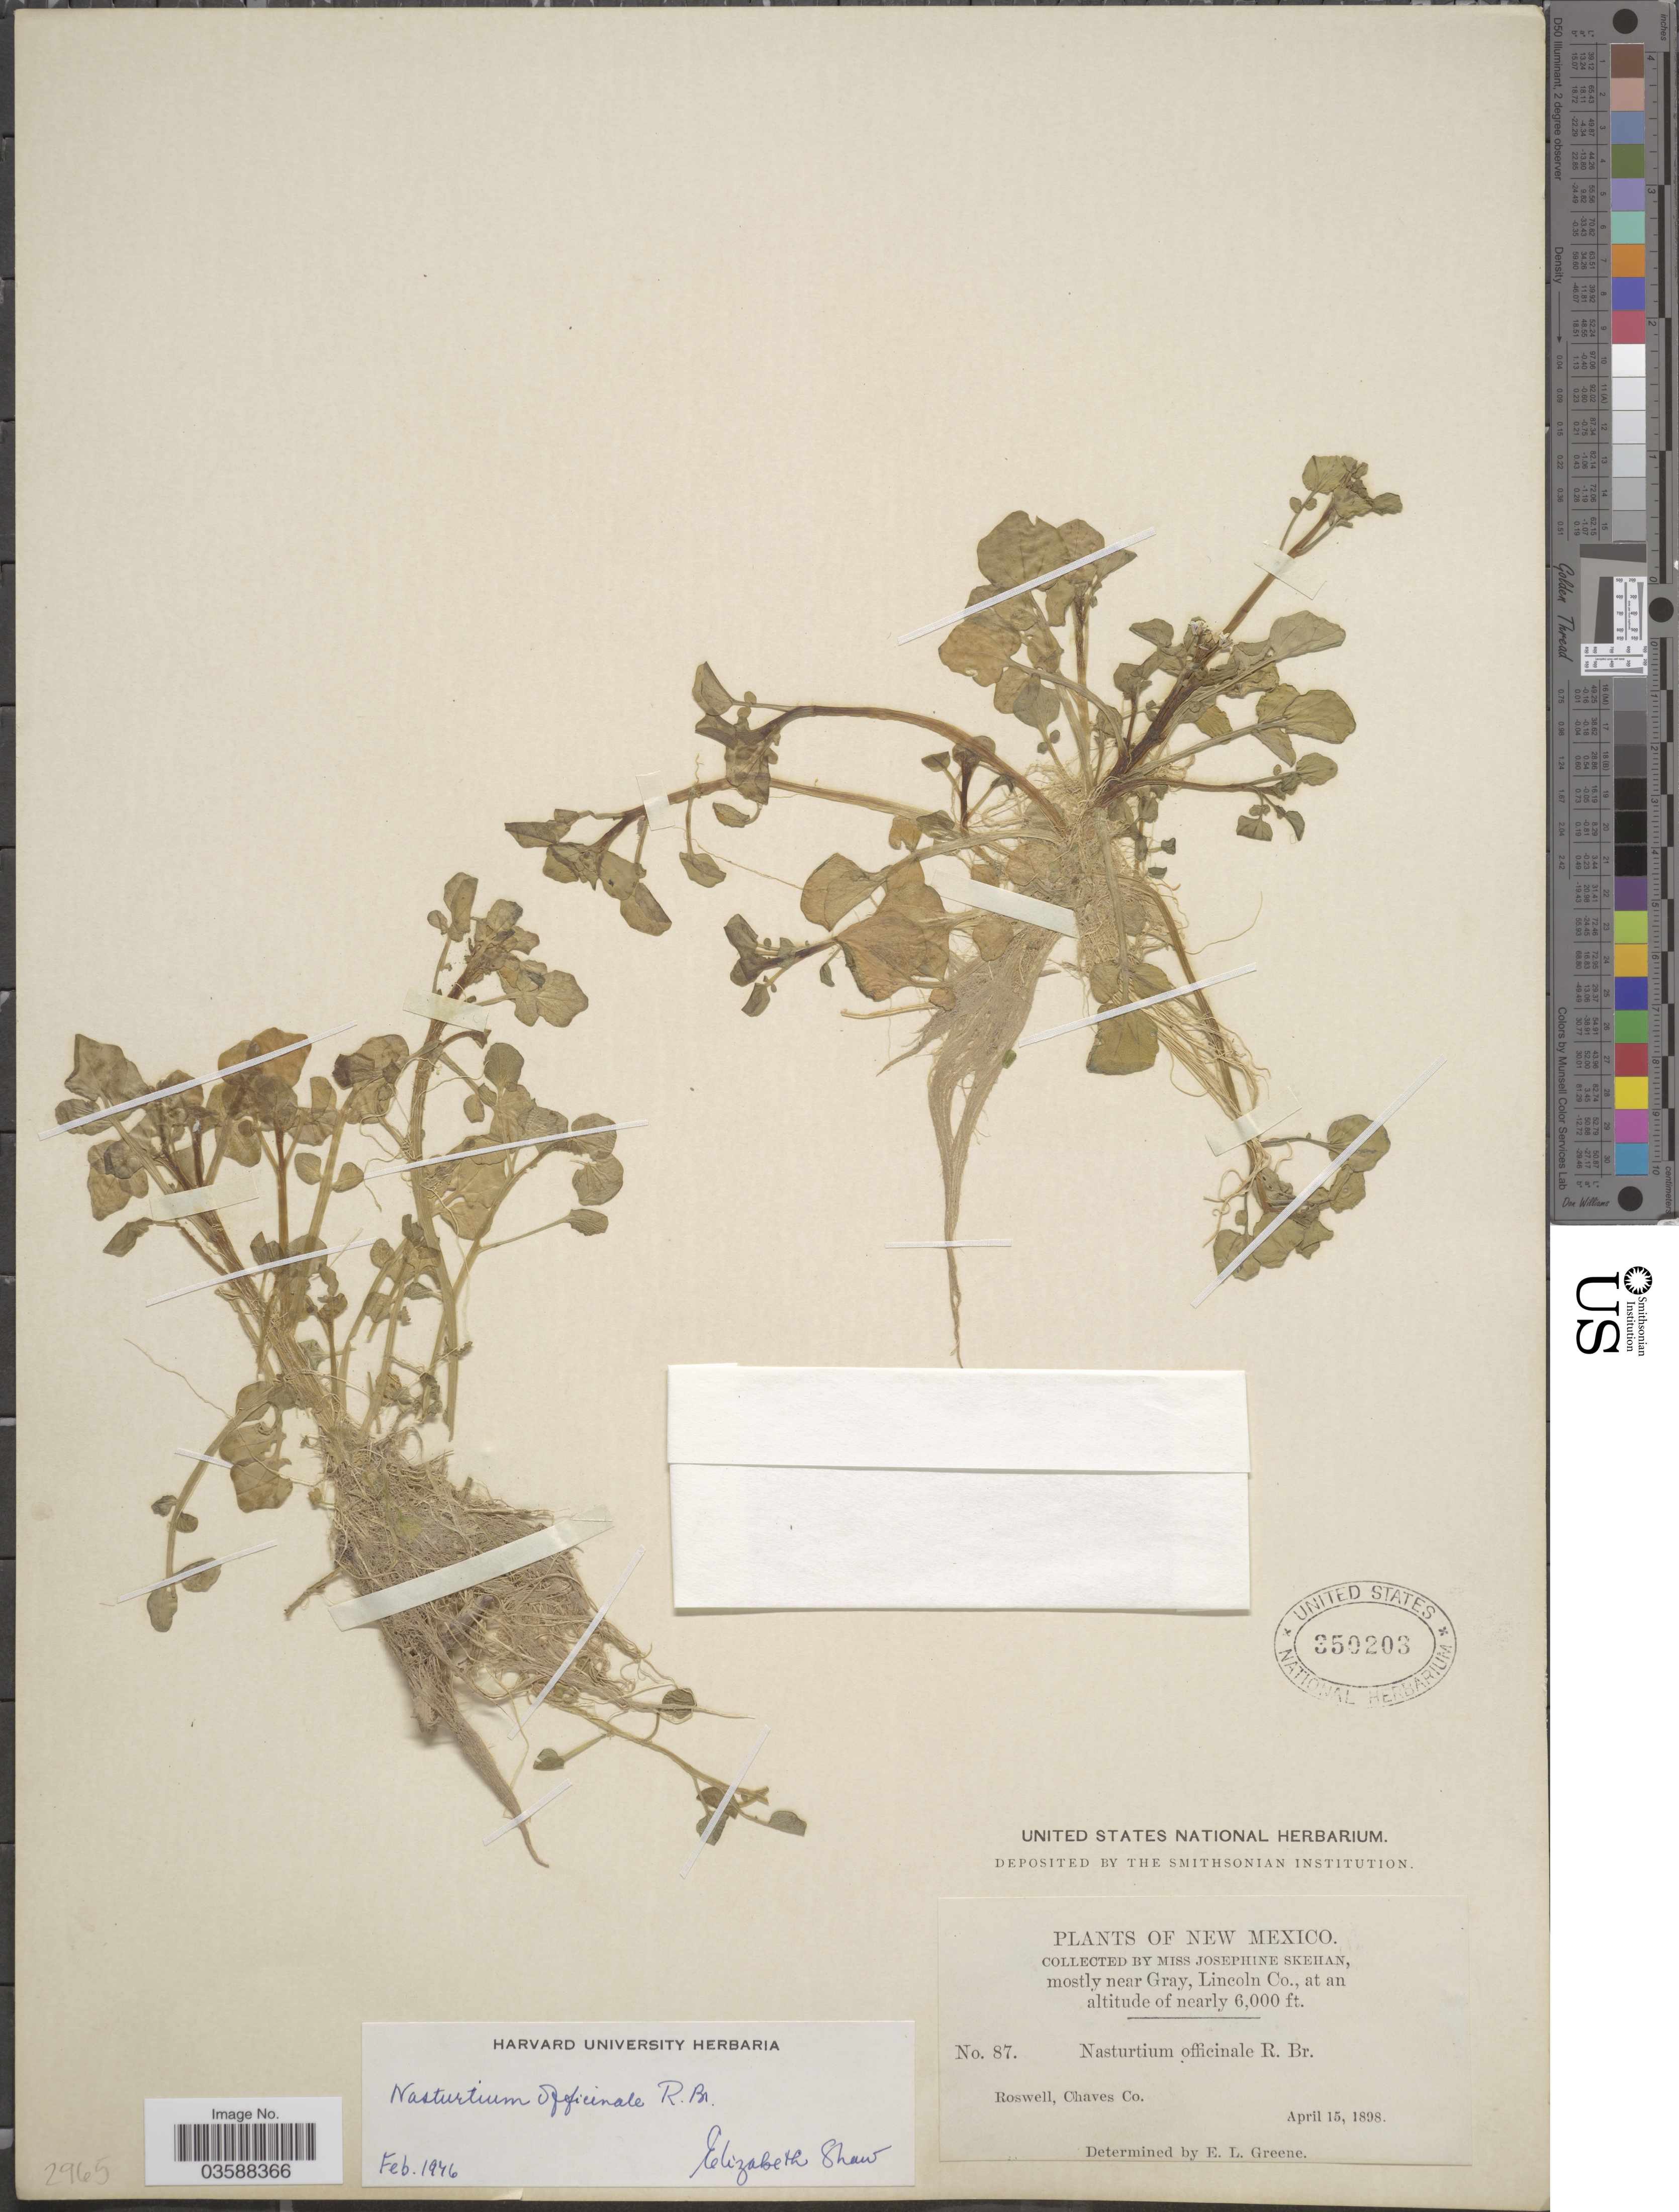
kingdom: Plantae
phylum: Tracheophyta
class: Magnoliopsida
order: Brassicales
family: Brassicaceae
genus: Nasturtium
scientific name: Nasturtium officinale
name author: R. Br.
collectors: J. Skehan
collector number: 87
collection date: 1898-04-15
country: United States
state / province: New Mexico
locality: Mostly near Gray, Lincoln Co. Roswell, Chaves Co.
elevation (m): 1829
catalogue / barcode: US 350203